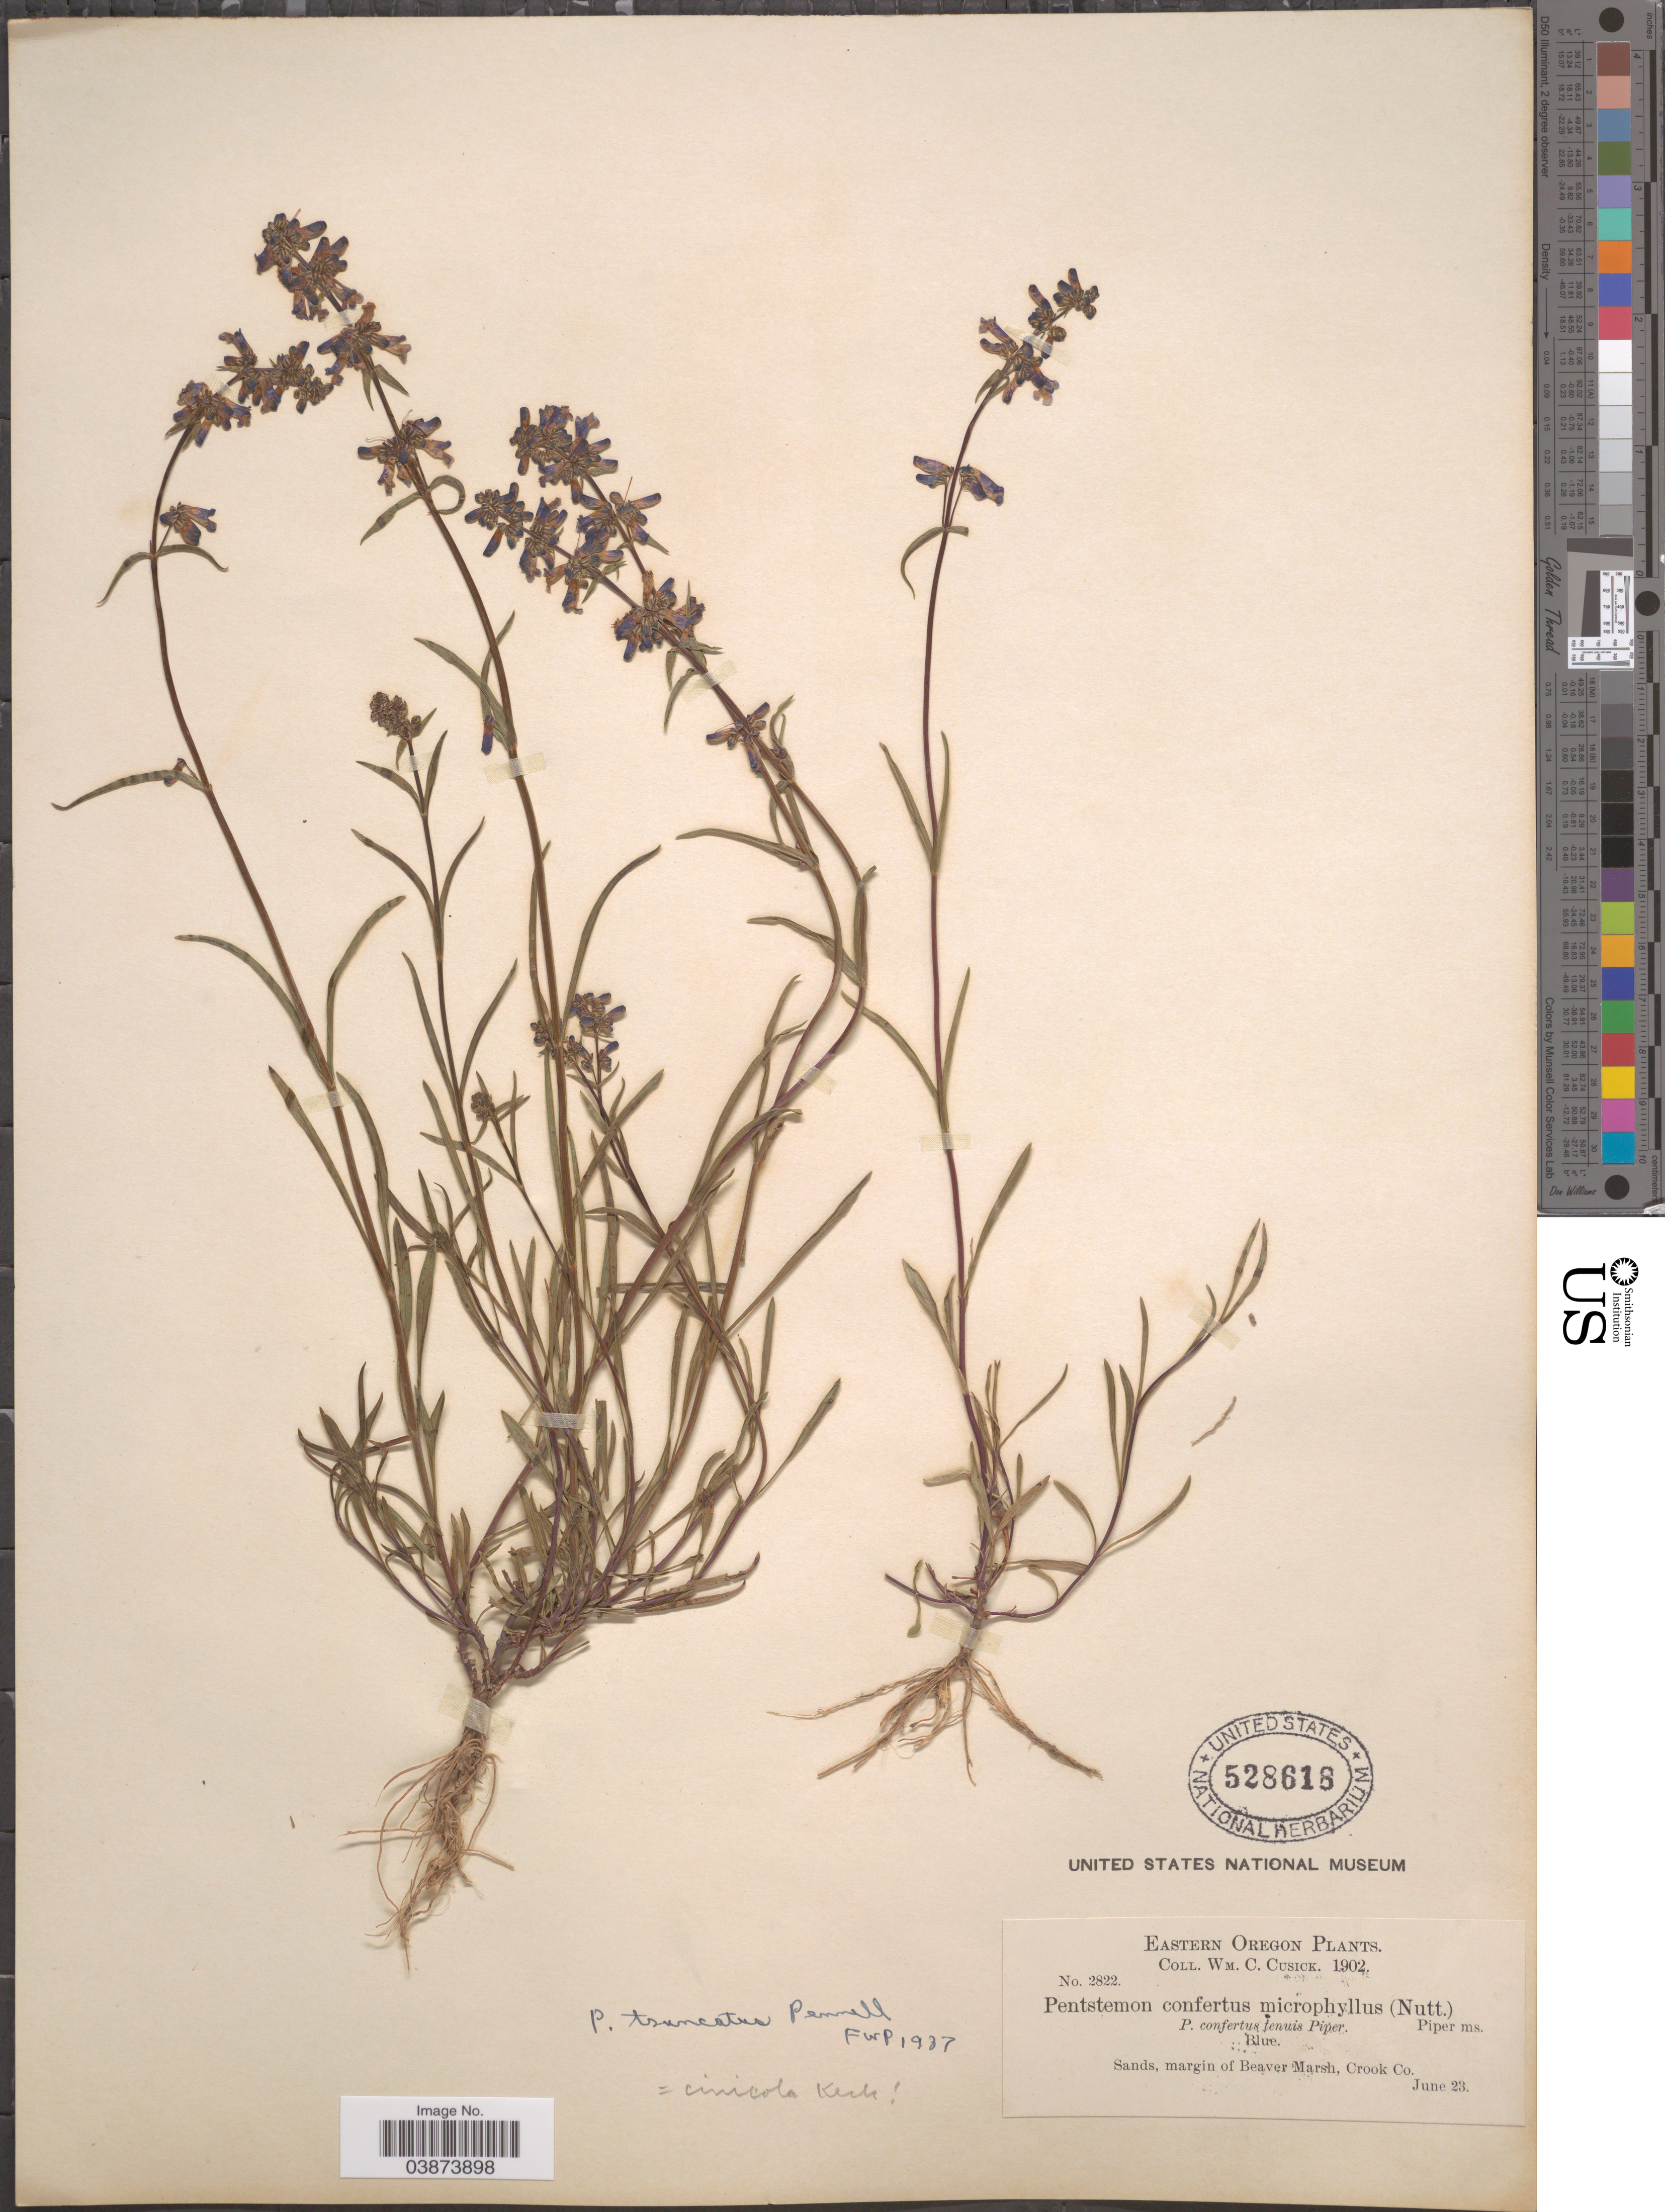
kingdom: Plantae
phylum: Tracheophyta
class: Magnoliopsida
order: Lamiales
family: Plantaginaceae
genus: Penstemon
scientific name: Penstemon cinicola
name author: D.D. Keck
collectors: W. C. Cusick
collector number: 2822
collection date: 1902-06-23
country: United States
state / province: Oregon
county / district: Crook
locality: Eastern Oregon. Margin of Beaver Marsh, Crook Co.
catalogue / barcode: US 528618